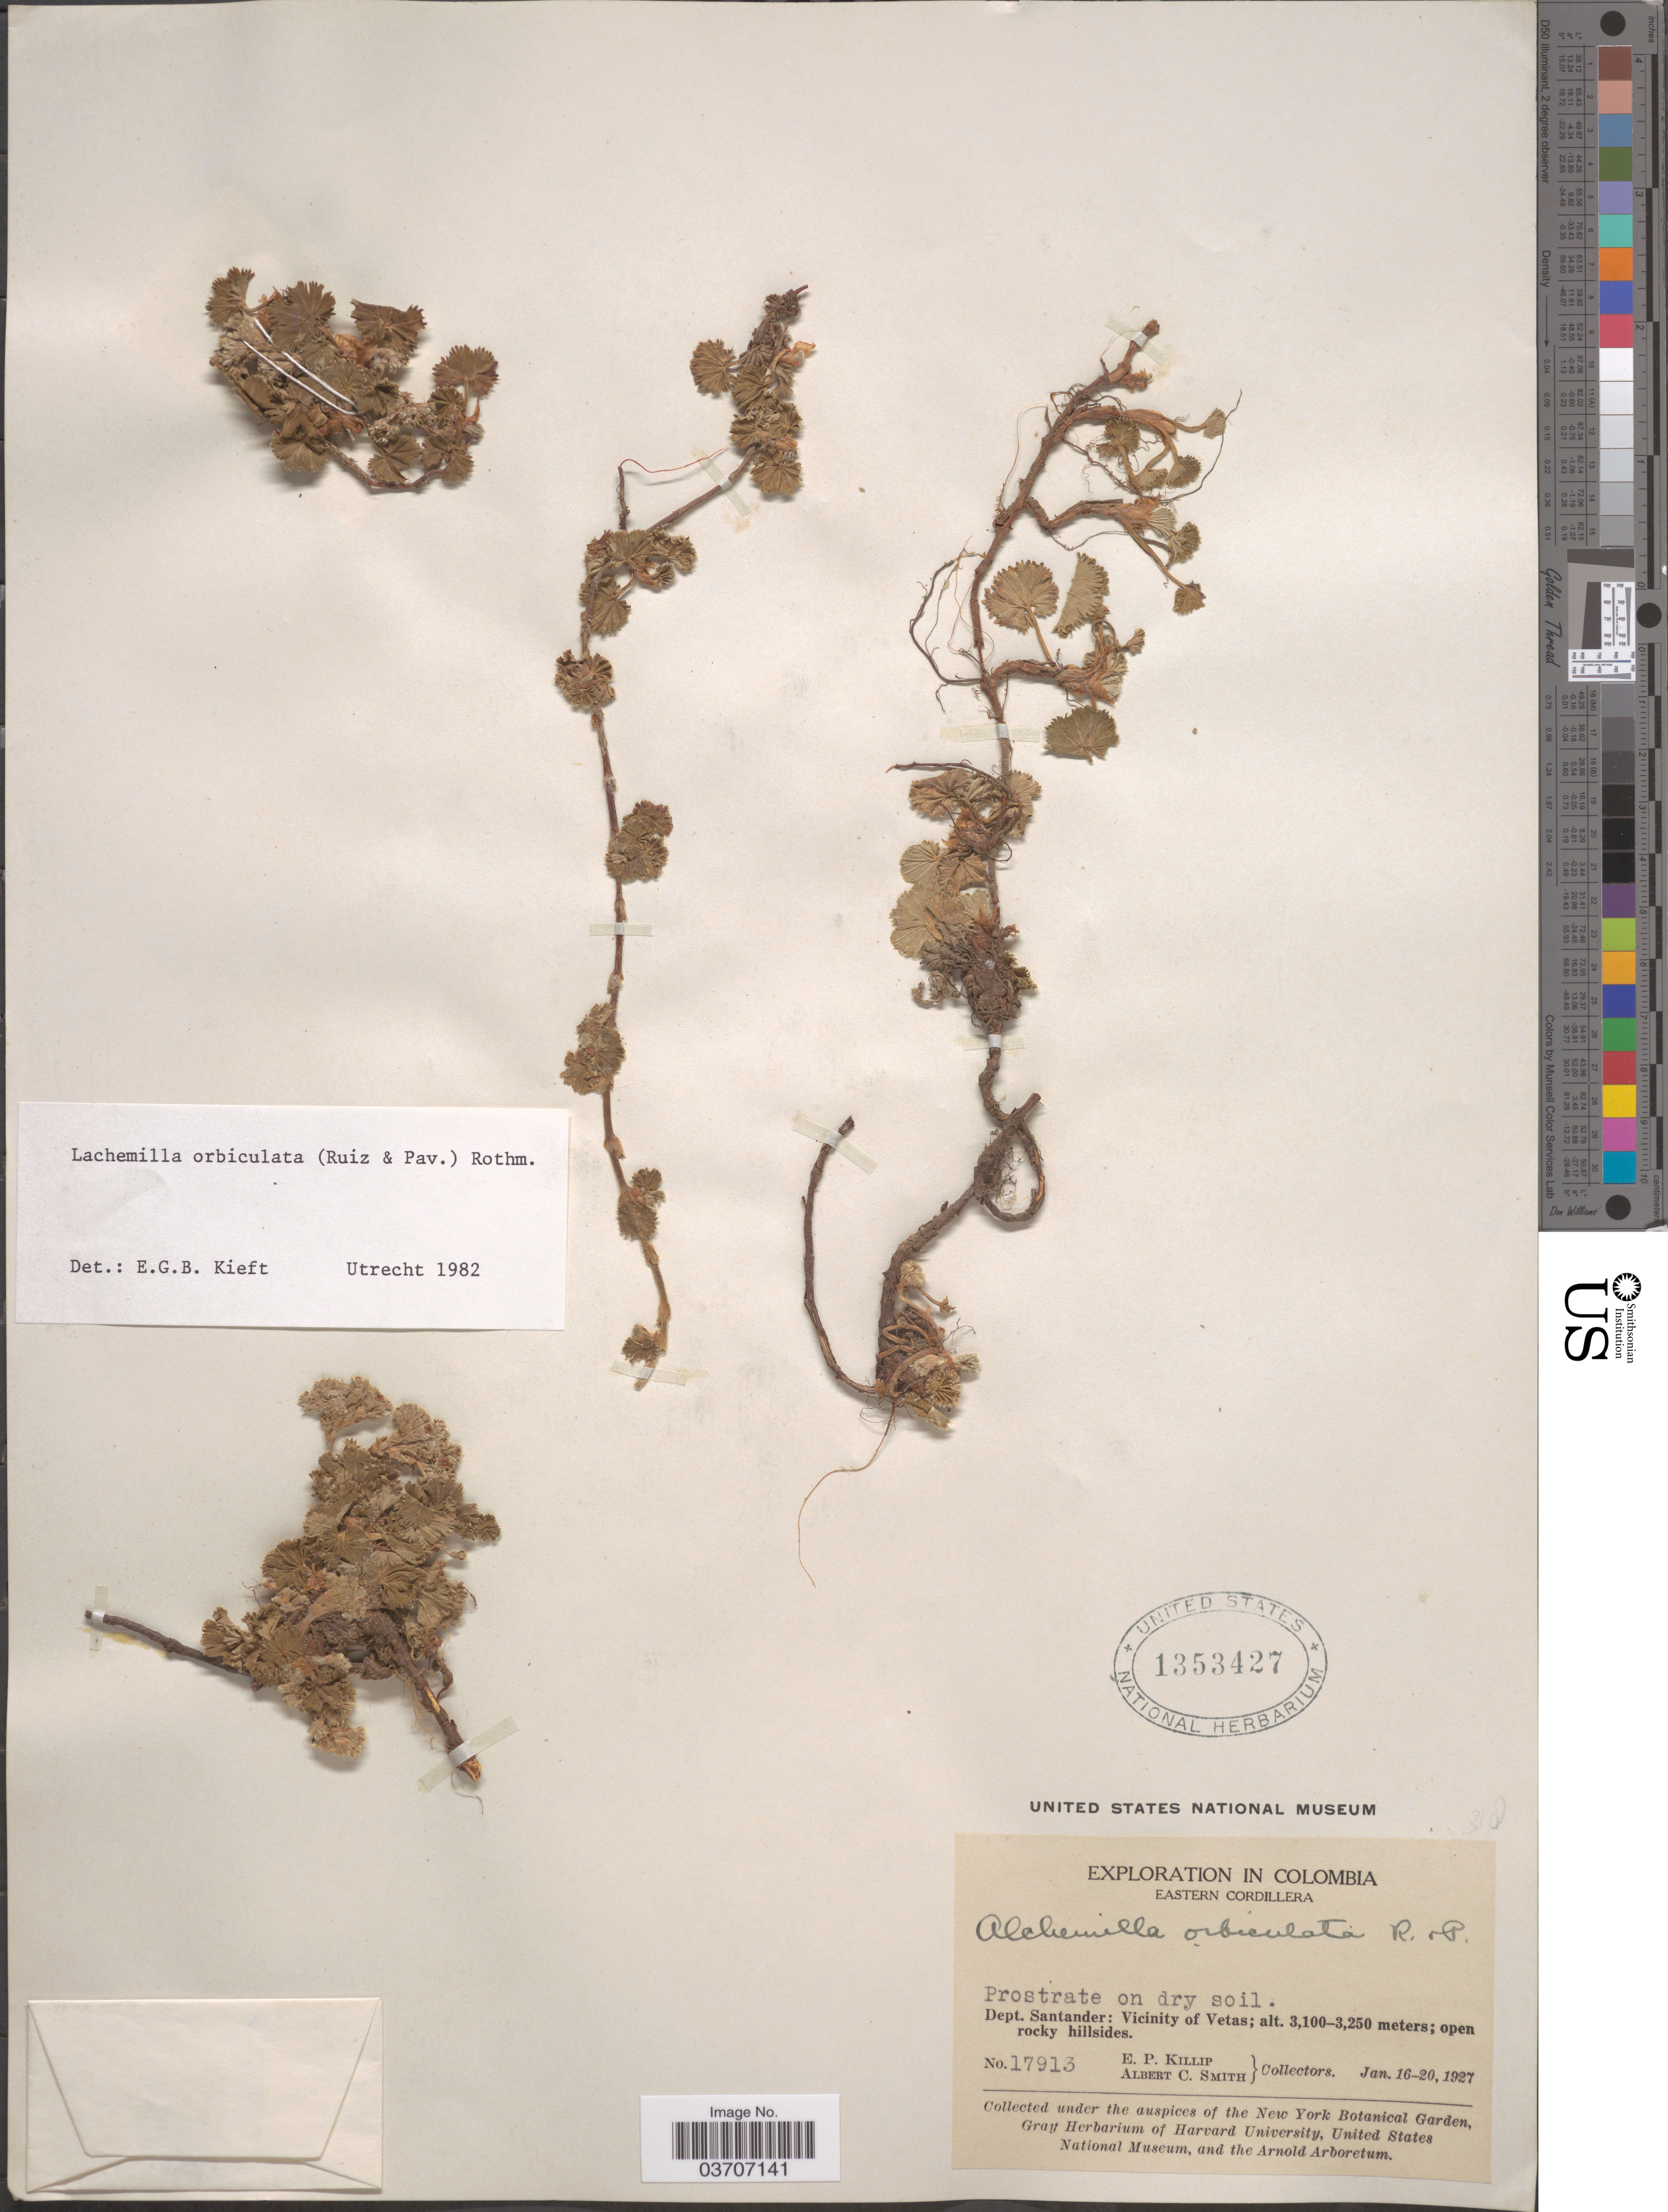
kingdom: Plantae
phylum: Tracheophyta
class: Magnoliopsida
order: Rosales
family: Rosaceae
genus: Lachemilla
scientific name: Lachemilla orbiculata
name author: (Ruiz & Pav.) Rydb.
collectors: E. P. Killip & A. C. Smith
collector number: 17913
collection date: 1927-01-16/1927-01-20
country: Colombia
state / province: Santander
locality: Eastern Cordillera. Dept. Santander: Vicinity of Vetas.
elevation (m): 3100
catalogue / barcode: US 1353427